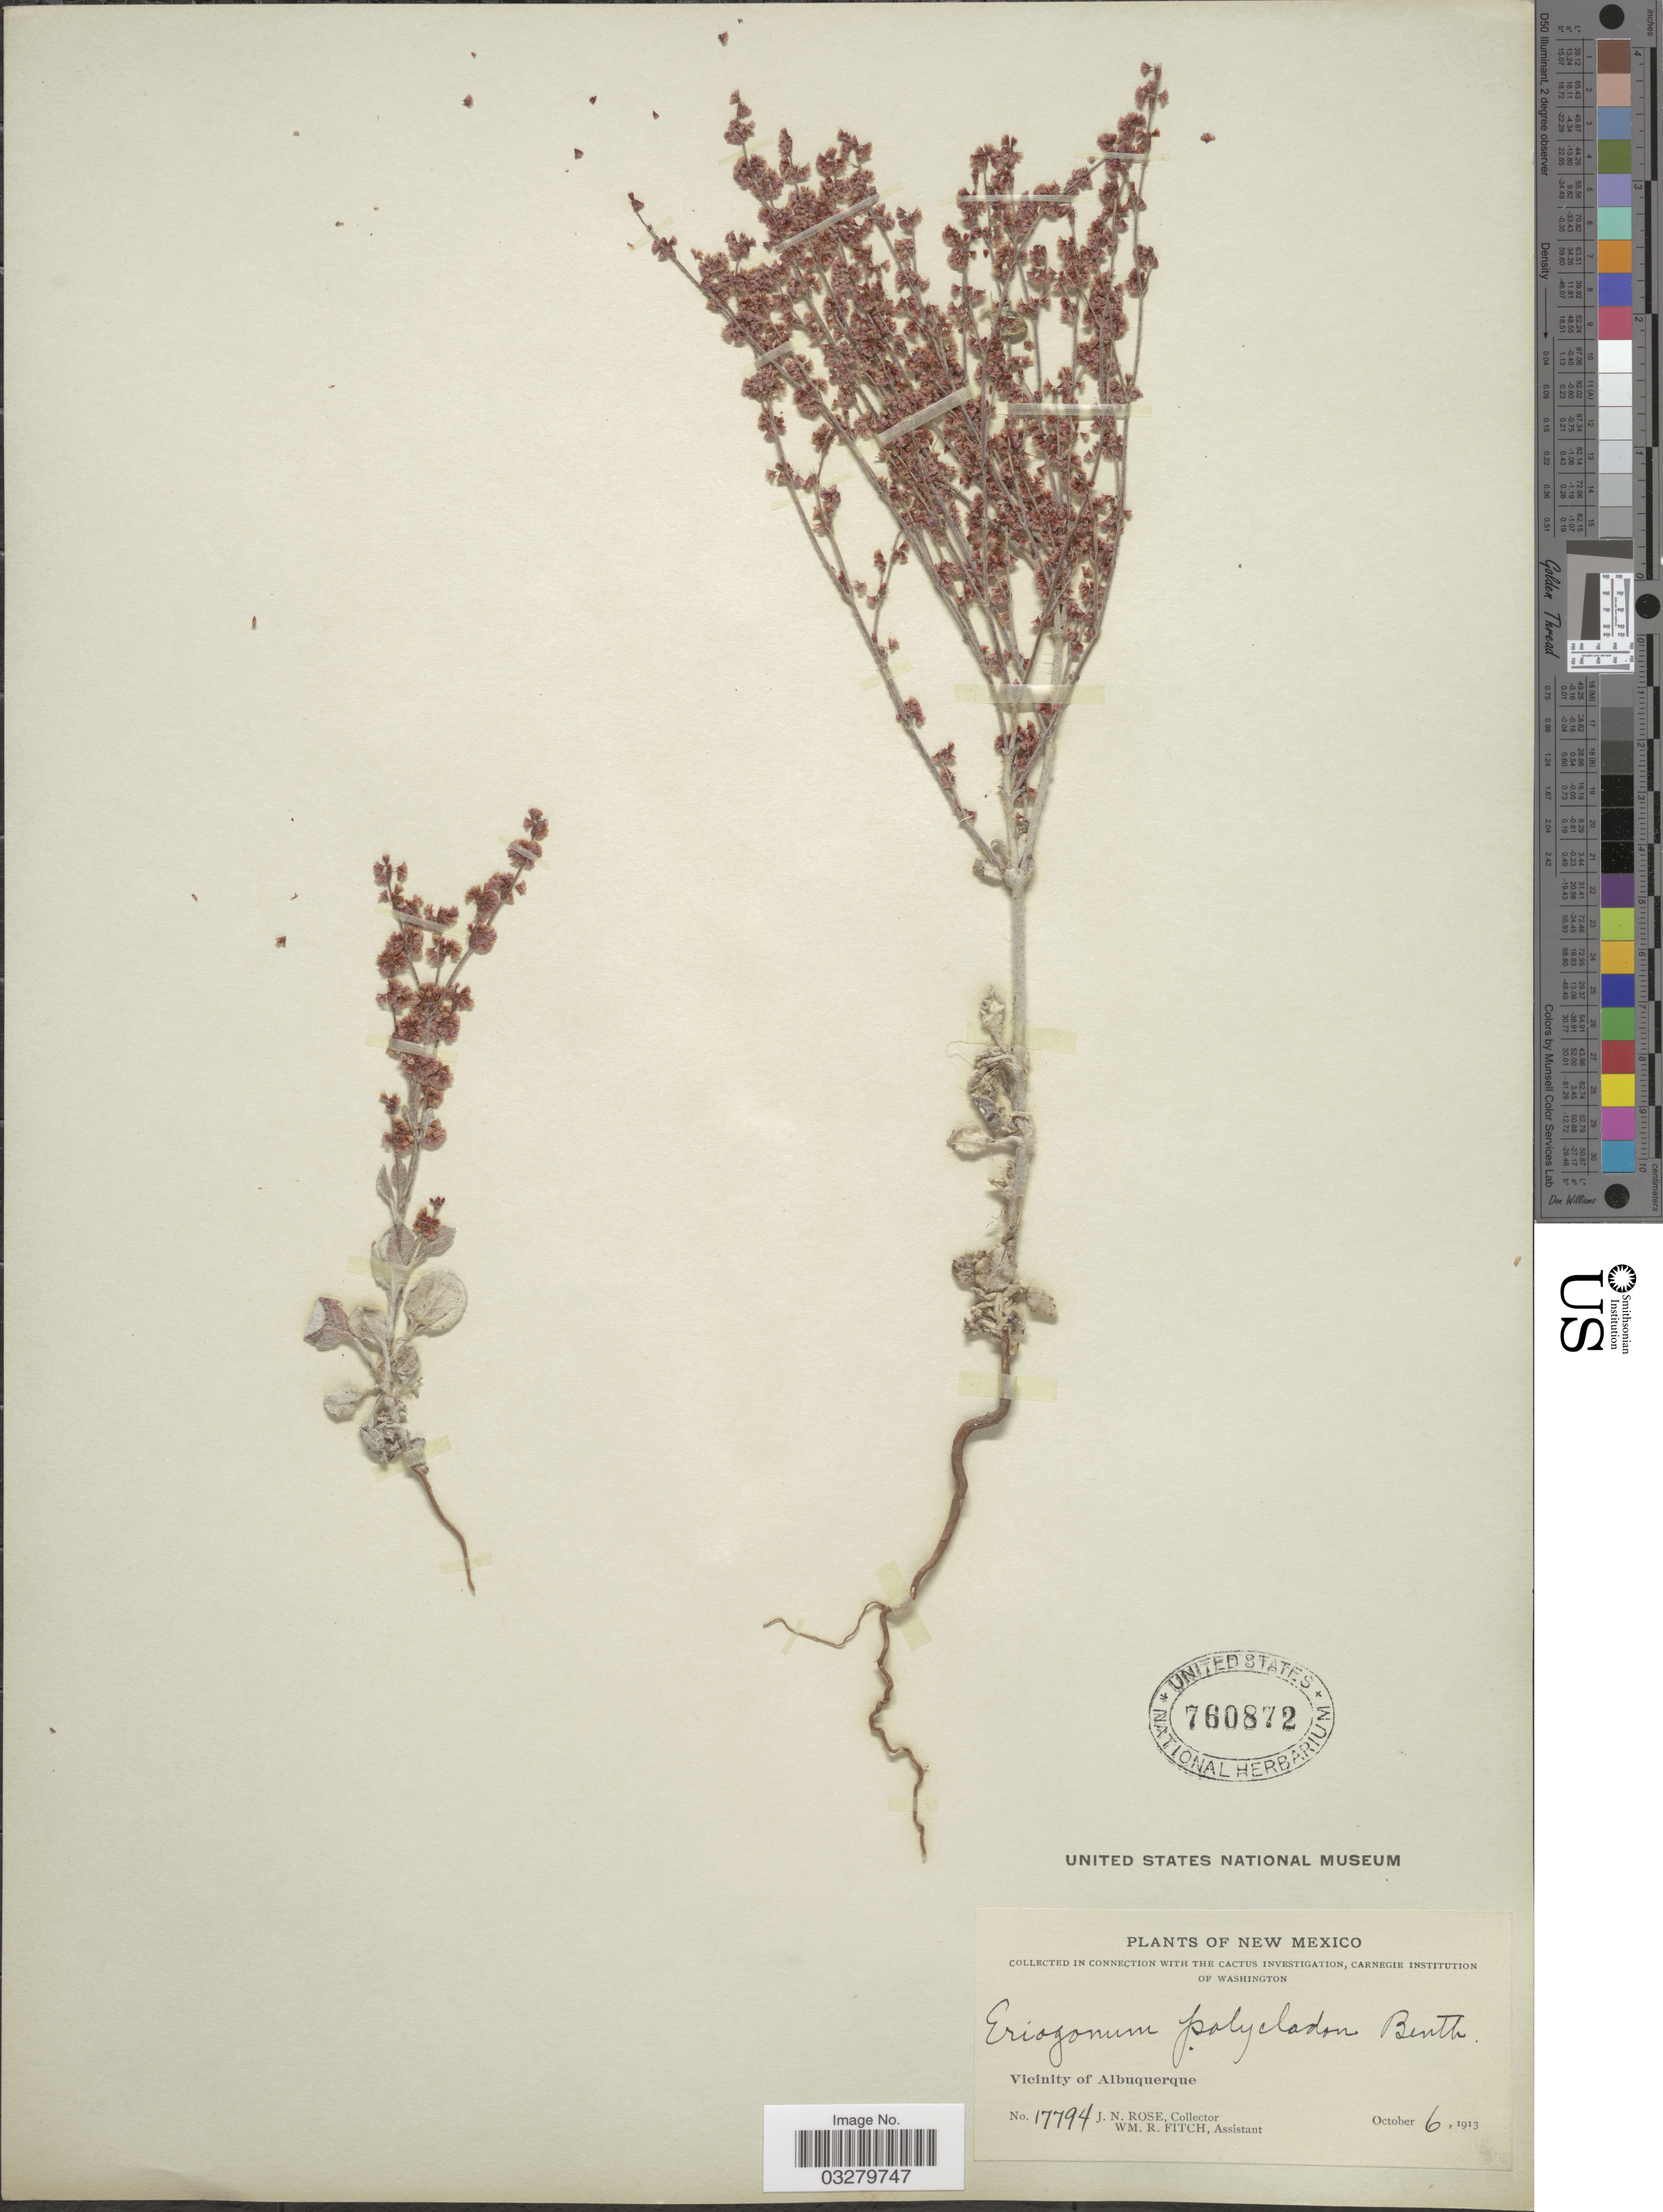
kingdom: Plantae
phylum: Tracheophyta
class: Magnoliopsida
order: Caryophyllales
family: Polygonaceae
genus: Eriogonum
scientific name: Eriogonum polycladon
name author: Benth.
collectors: J. N. Rose & W. R. Fitch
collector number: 17794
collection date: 1913-10-06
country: United States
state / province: New Mexico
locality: Vicinity of Albuquerque.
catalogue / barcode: US 760872